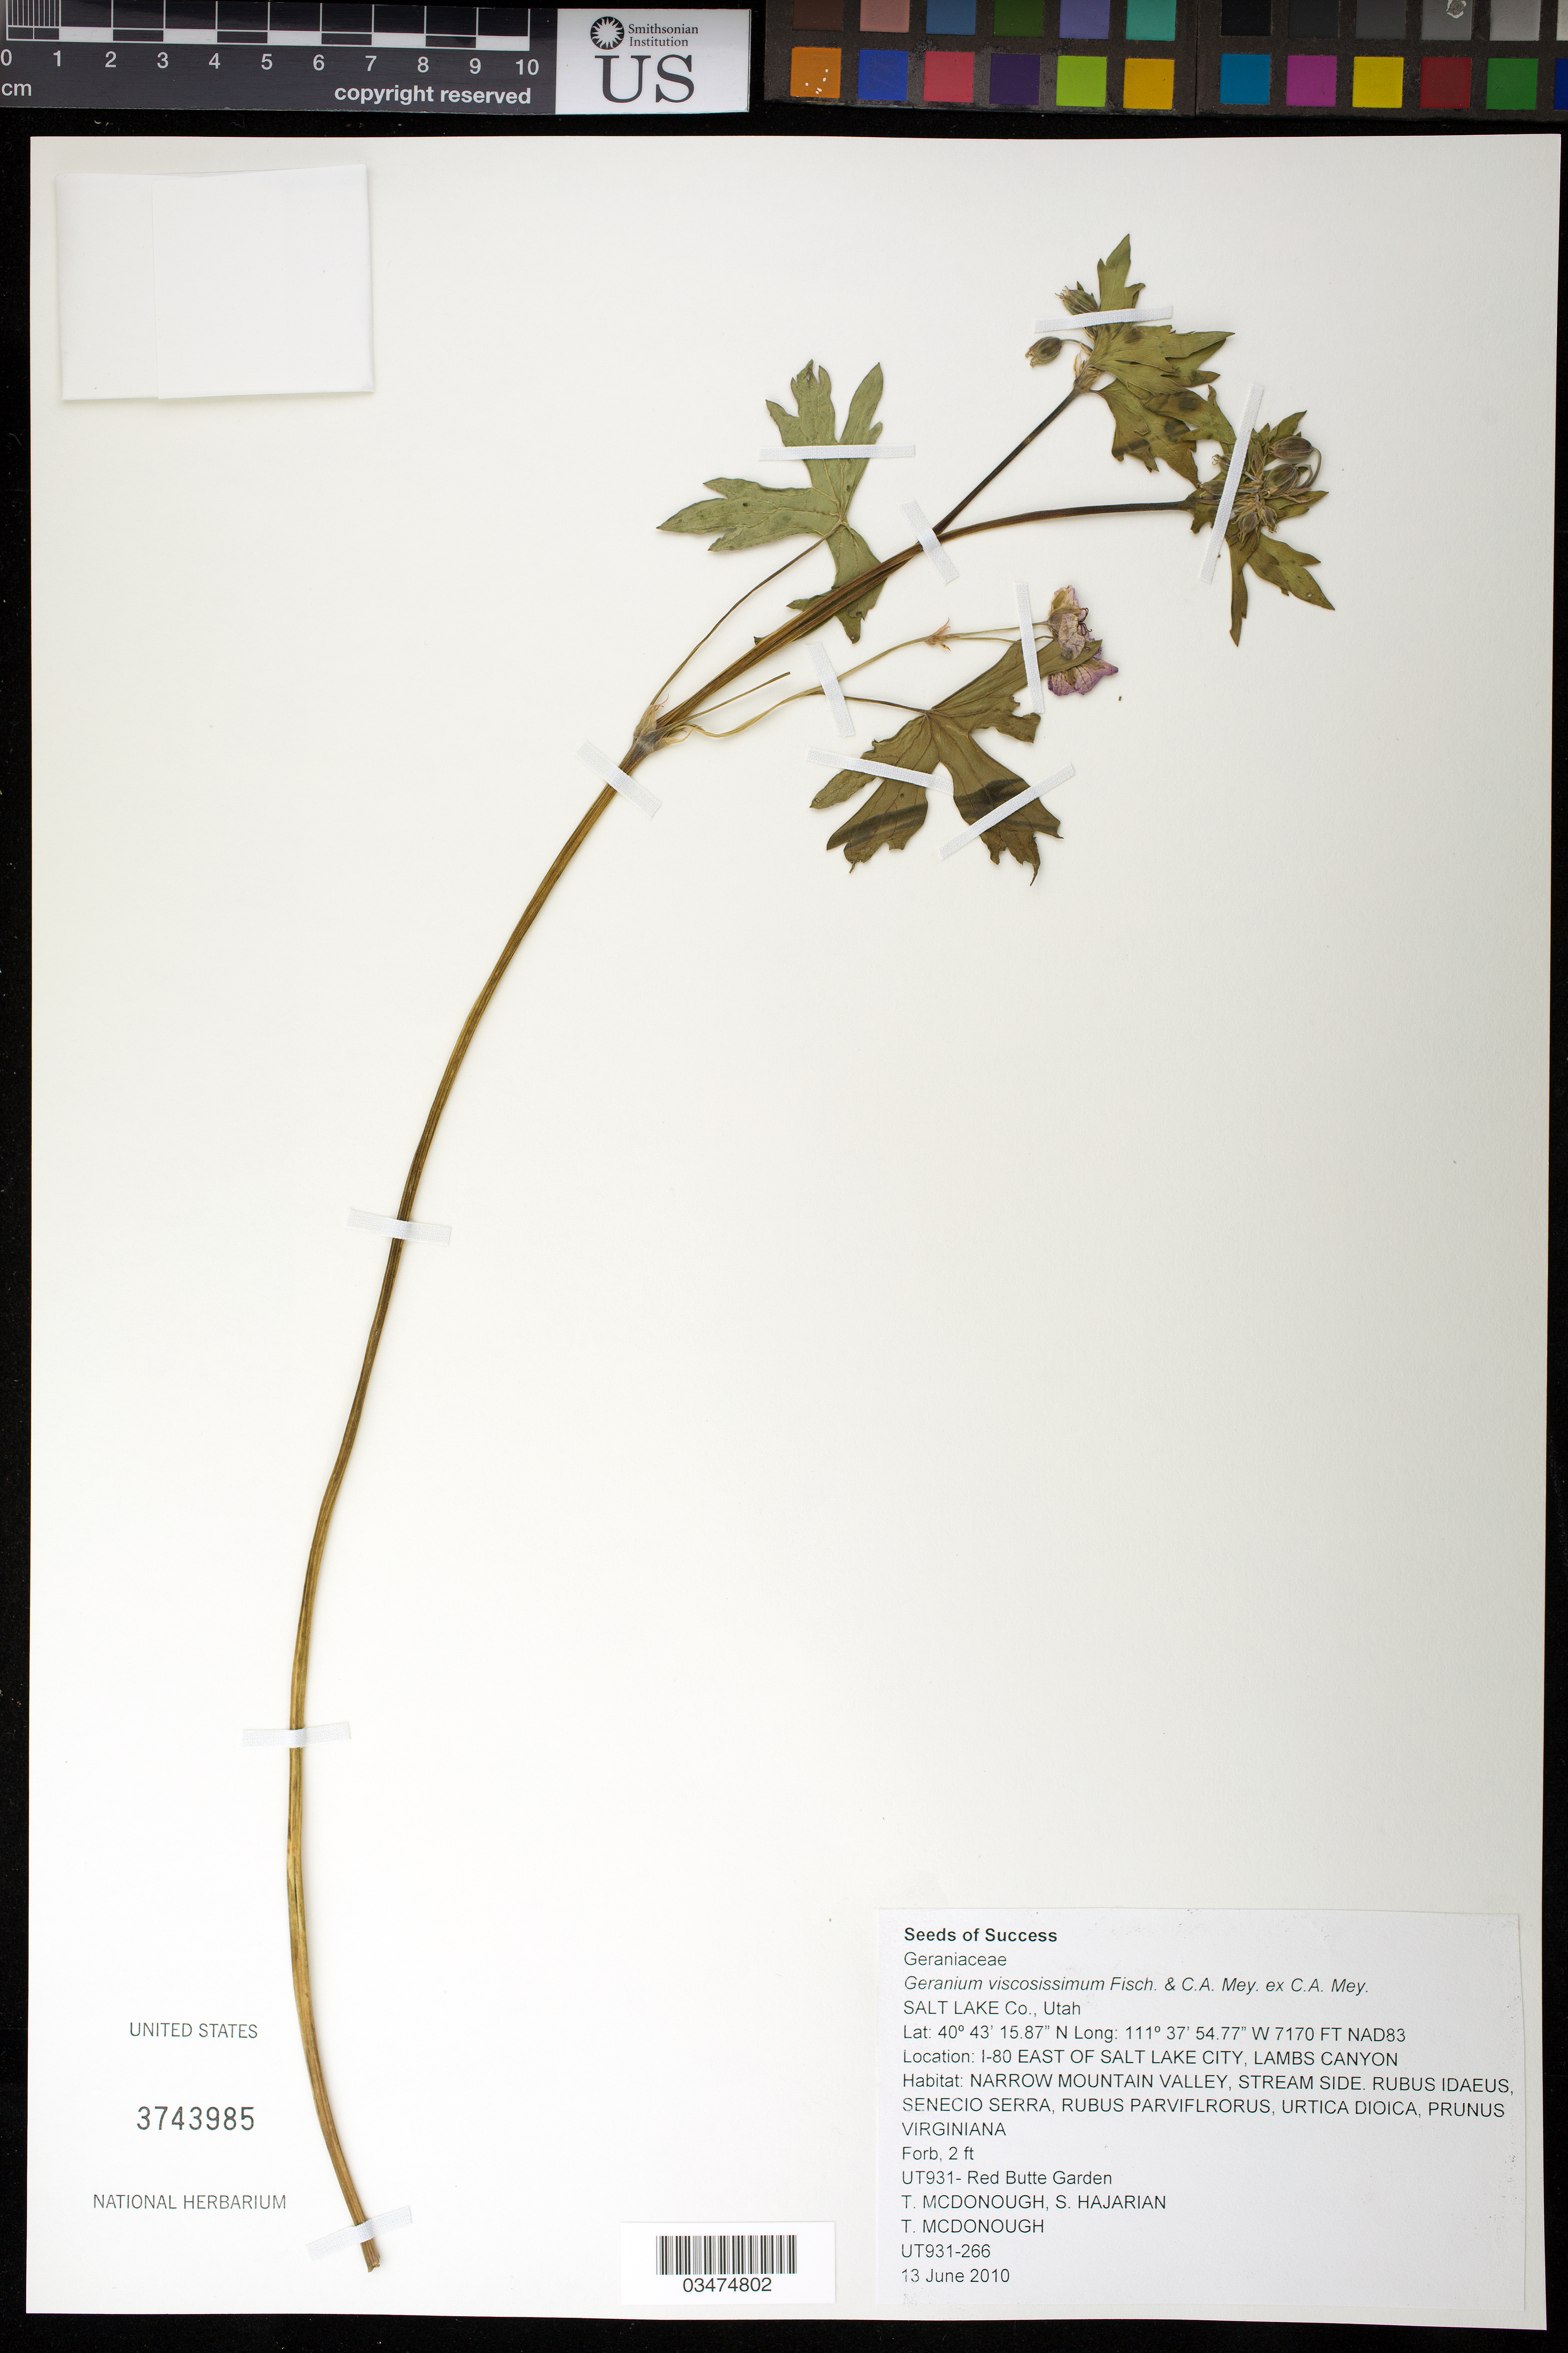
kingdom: Plantae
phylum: Tracheophyta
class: Magnoliopsida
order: Geraniales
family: Geraniaceae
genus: Geranium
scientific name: Geranium viscosissimum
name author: Fisch. & C.A. Mey.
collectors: T. McDonough & S. Hajarian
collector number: UT931-266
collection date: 2010-06-13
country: United States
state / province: Utah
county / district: Salt Lake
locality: Lambs Canyon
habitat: Narrow mountain valley, stream side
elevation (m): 2185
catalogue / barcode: US 3743985